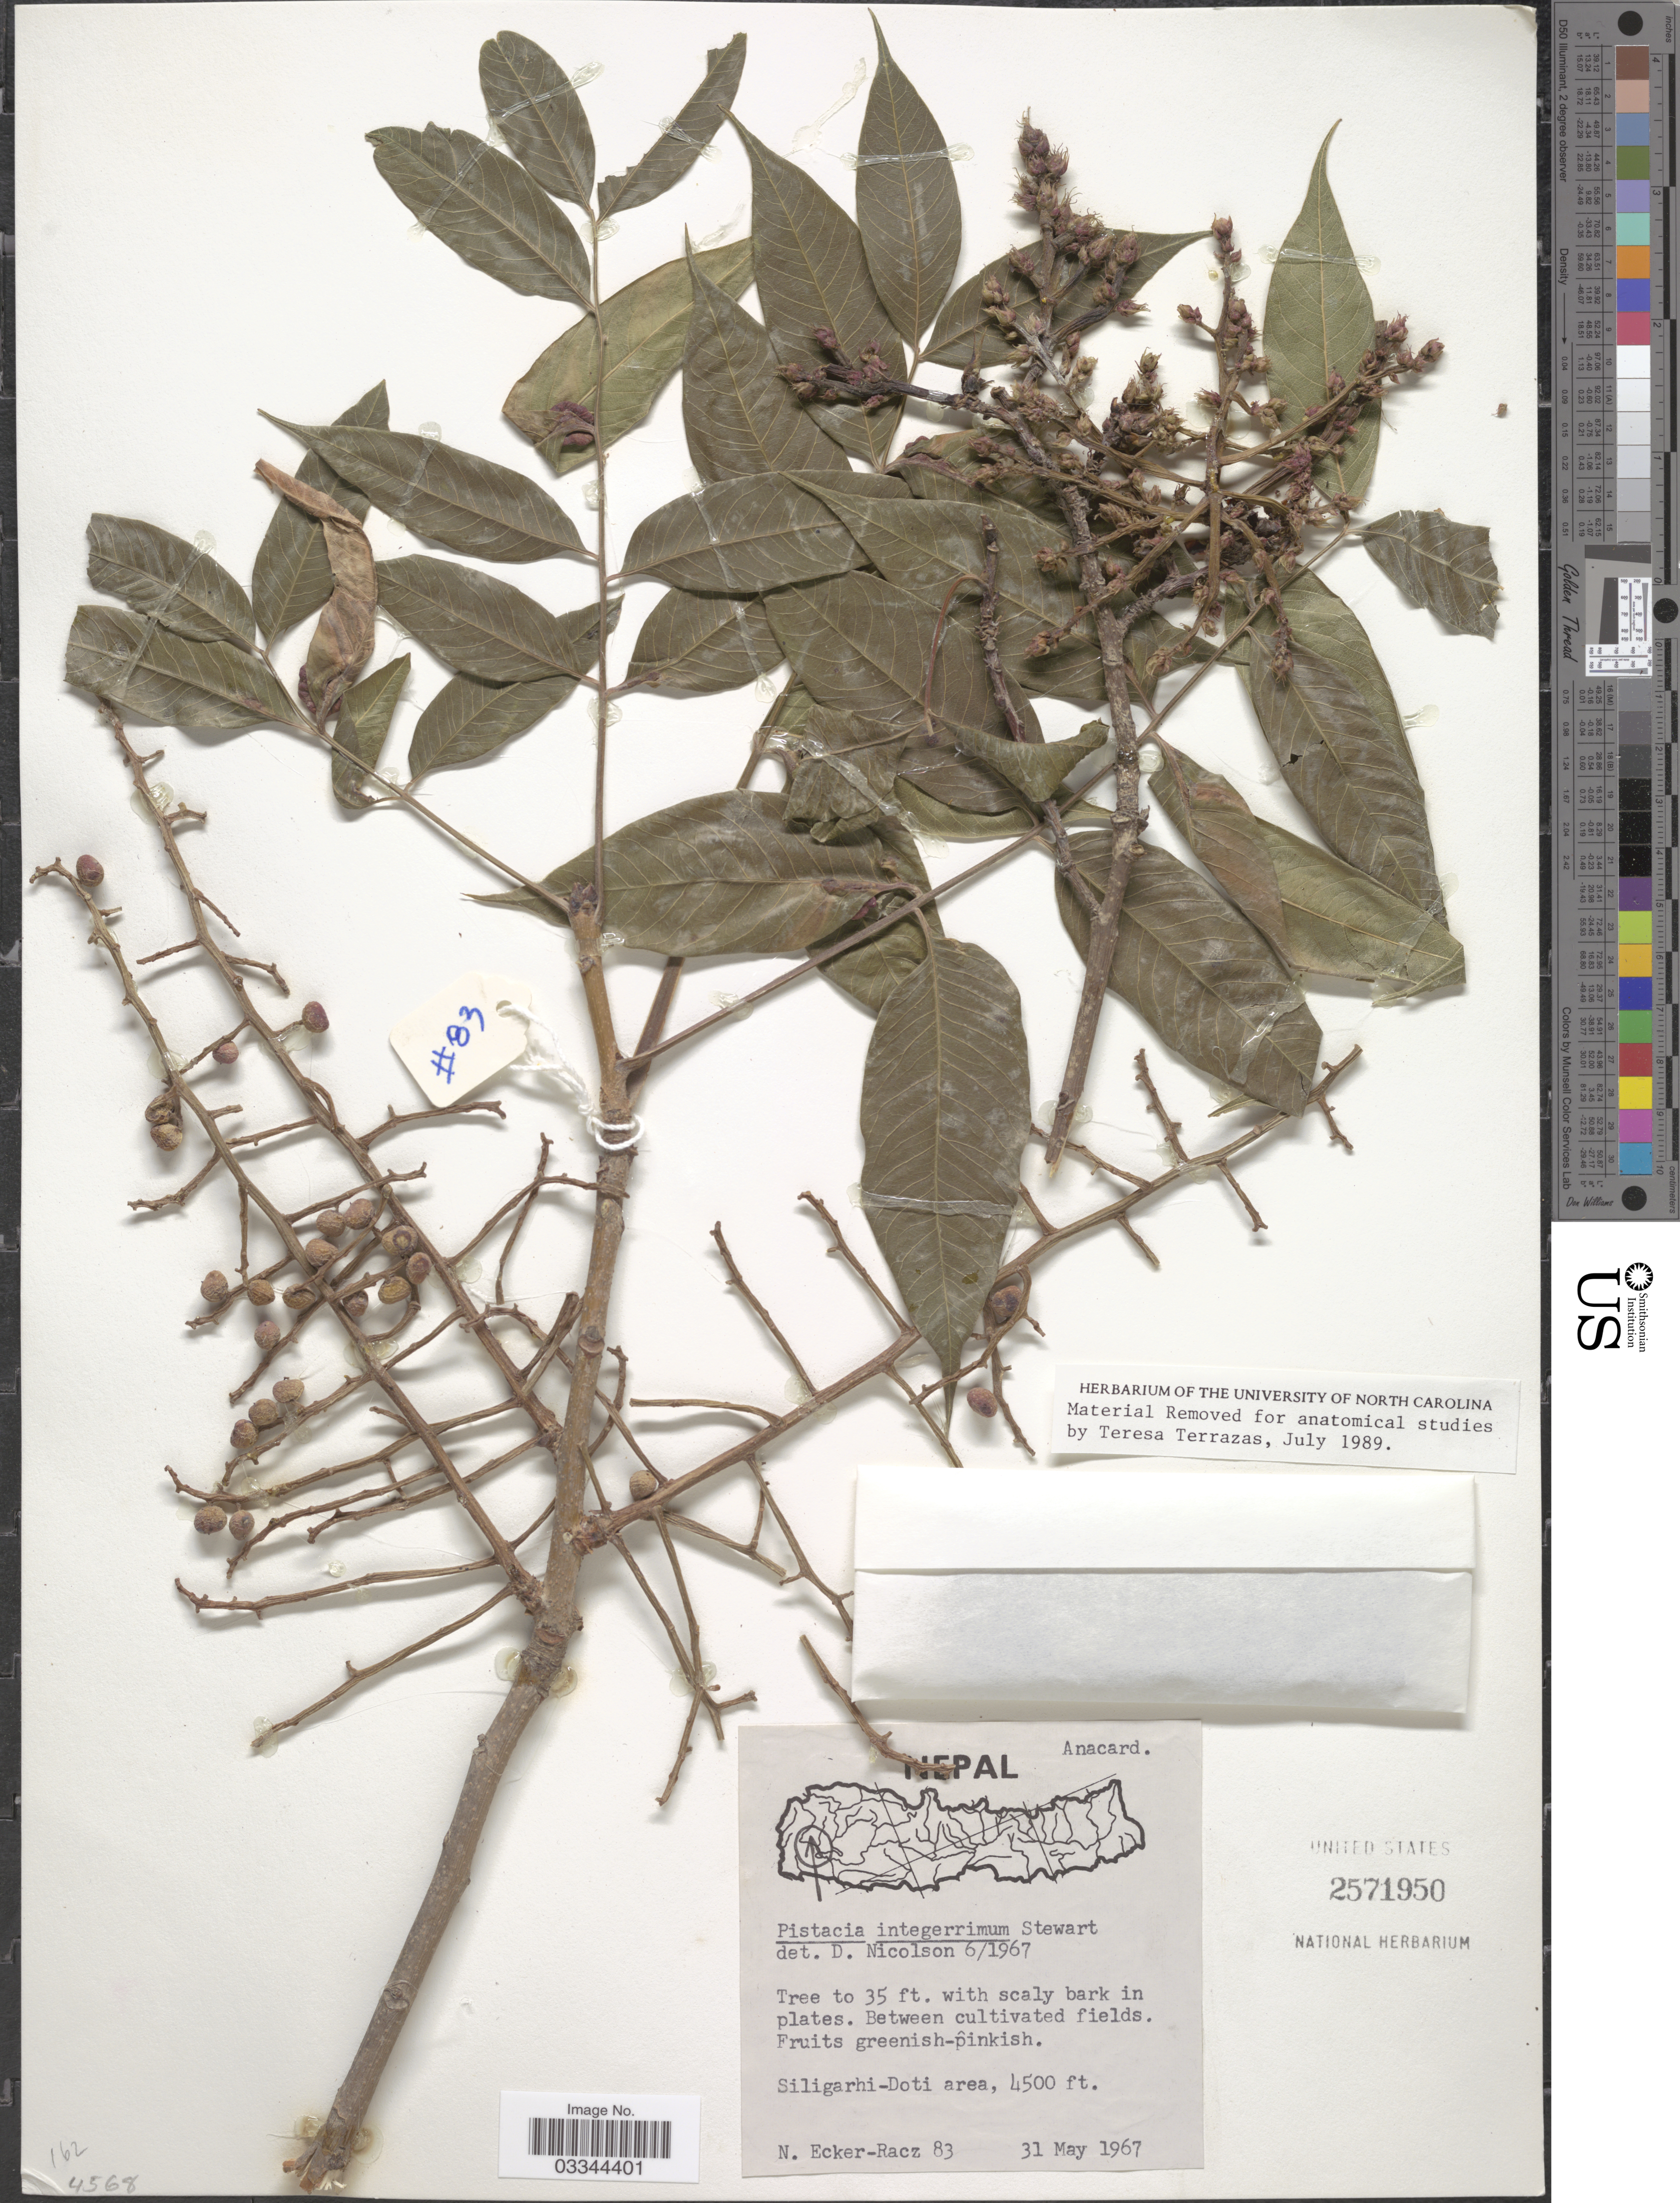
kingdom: Plantae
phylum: Tracheophyta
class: Magnoliopsida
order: Sapindales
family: Anacardiaceae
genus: Pistacia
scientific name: Pistacia integerrima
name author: J. L. Stewart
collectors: N. Ecker-Racz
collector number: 83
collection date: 1967-05-31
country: Nepal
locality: Siligarhi-Doti area.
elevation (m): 1372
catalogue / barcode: US 2571950